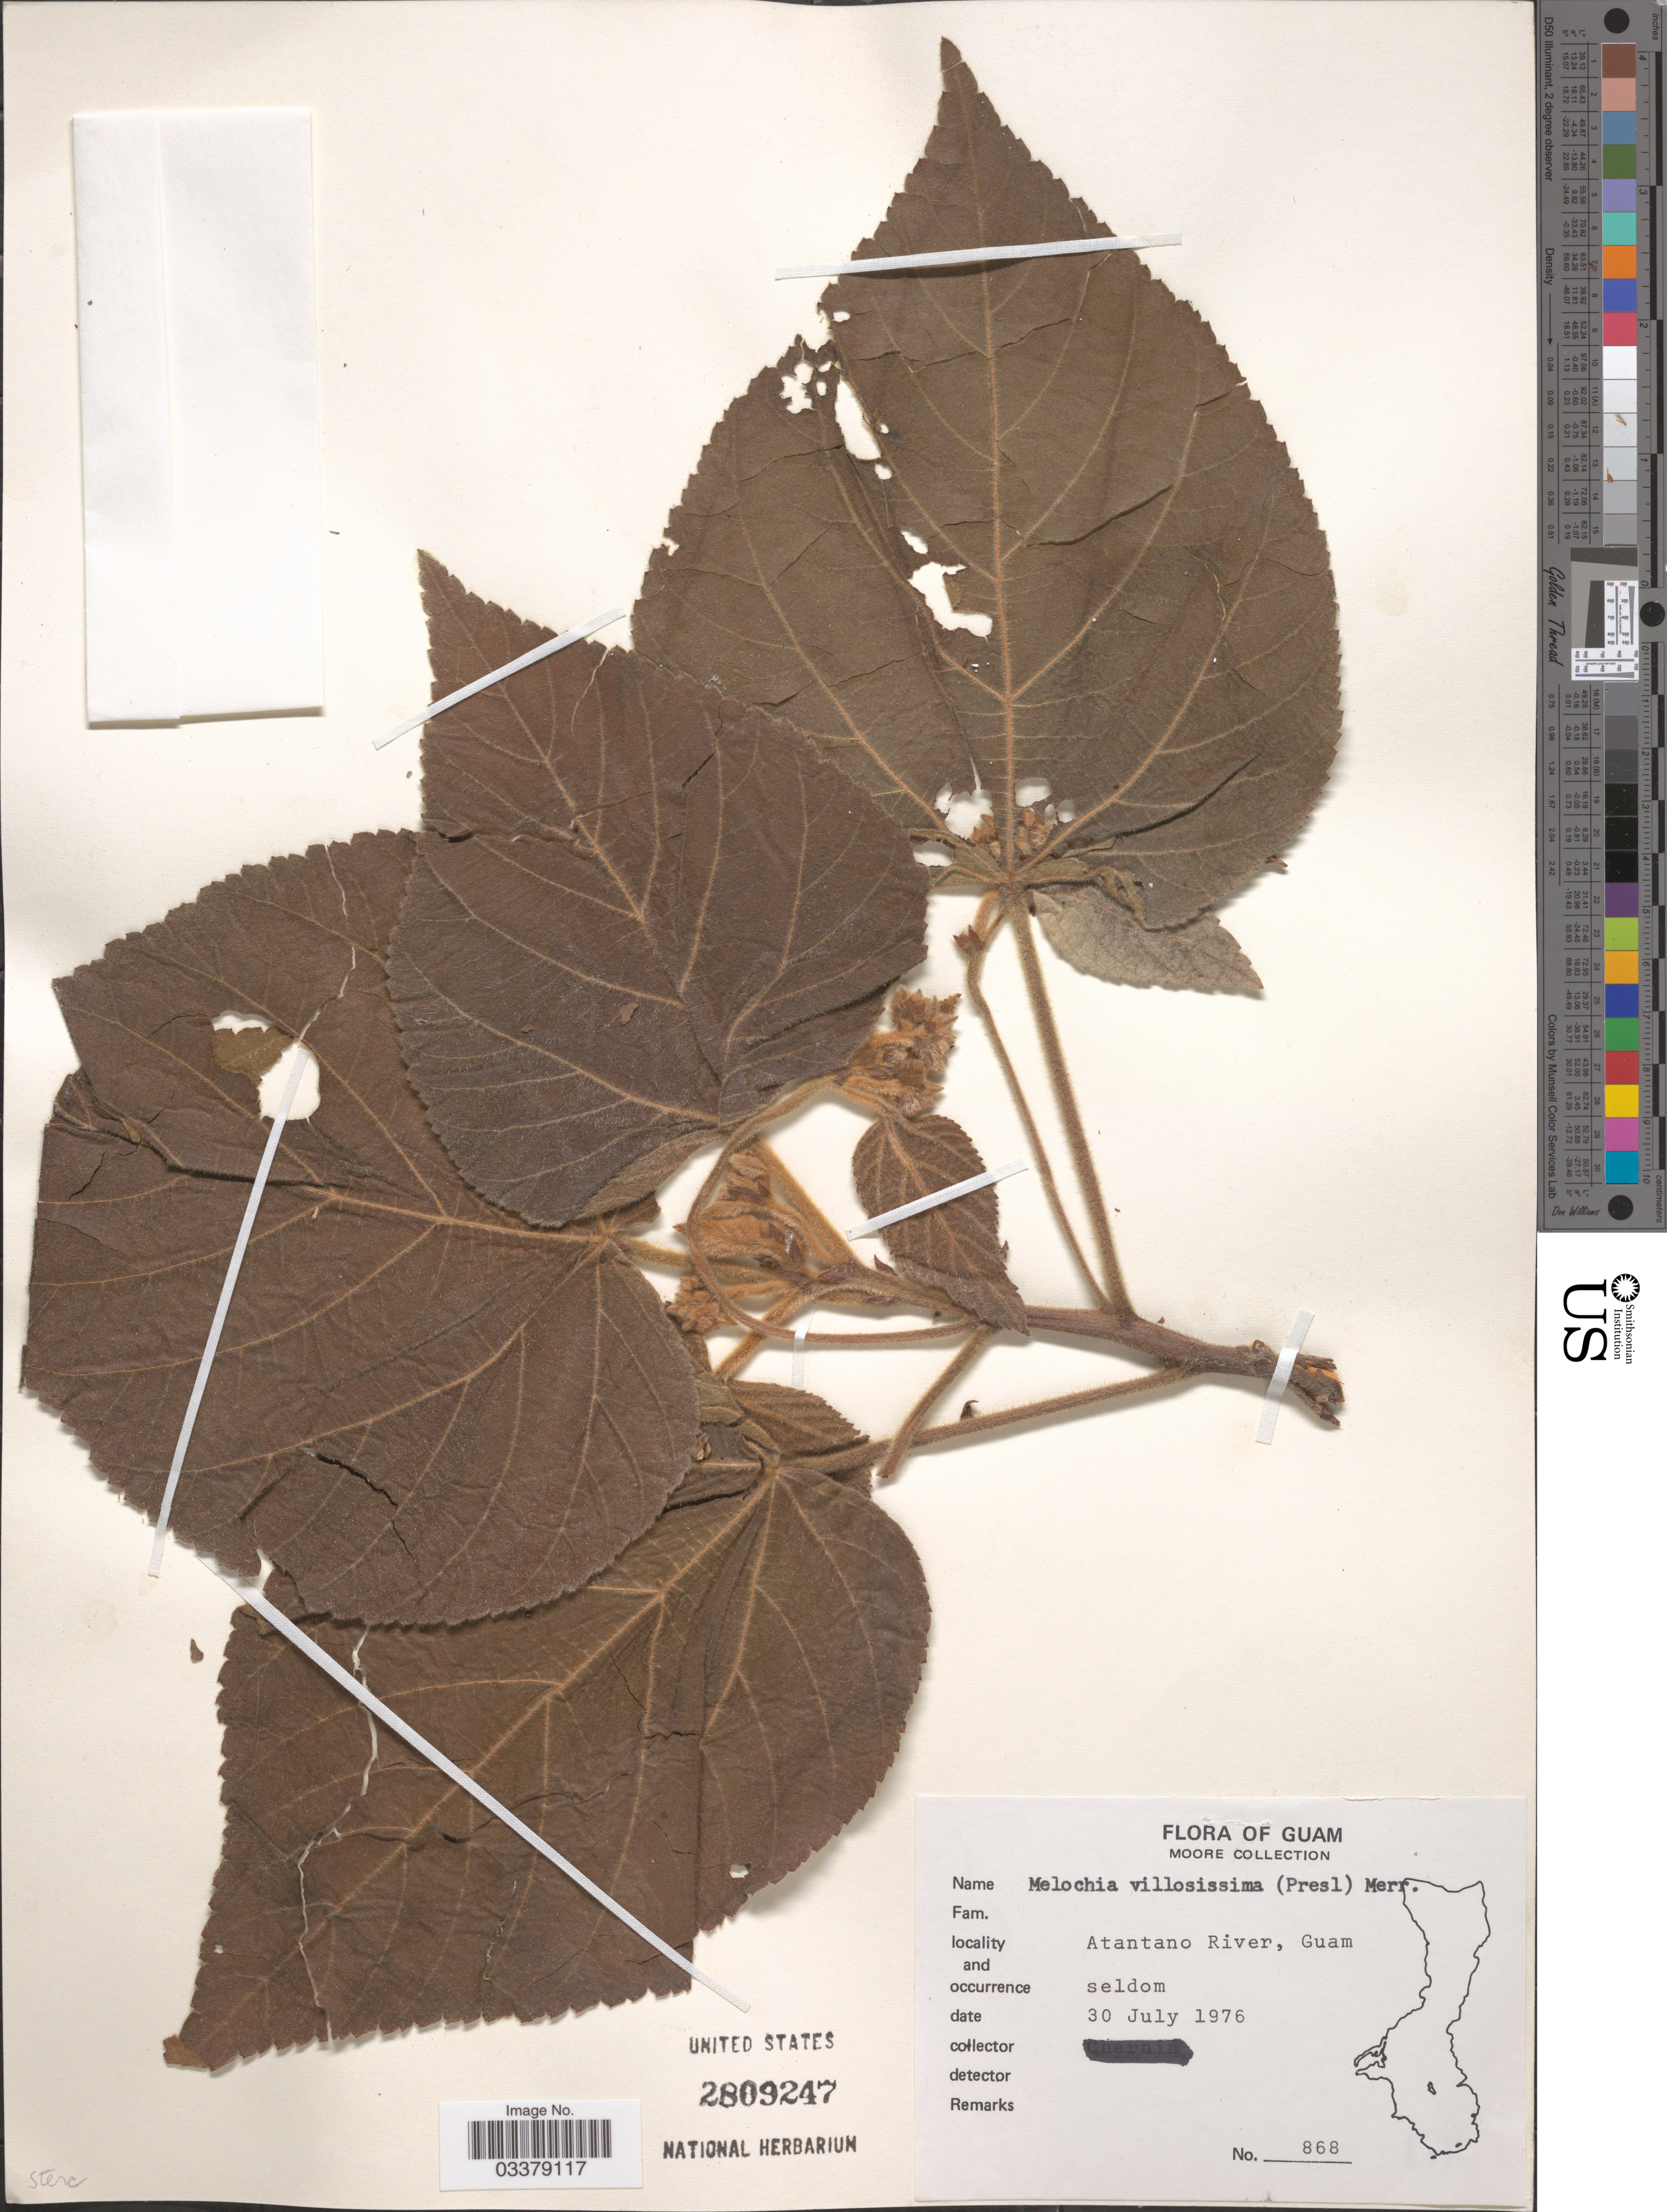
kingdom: Plantae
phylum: Tracheophyta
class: Magnoliopsida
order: Malvales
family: Malvaceae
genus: Melochia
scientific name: Melochia villosissima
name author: (C. Presl) Merr.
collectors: -. Moore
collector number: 868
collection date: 1976-07-30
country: Guam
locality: Atantano River.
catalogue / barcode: US 2809247